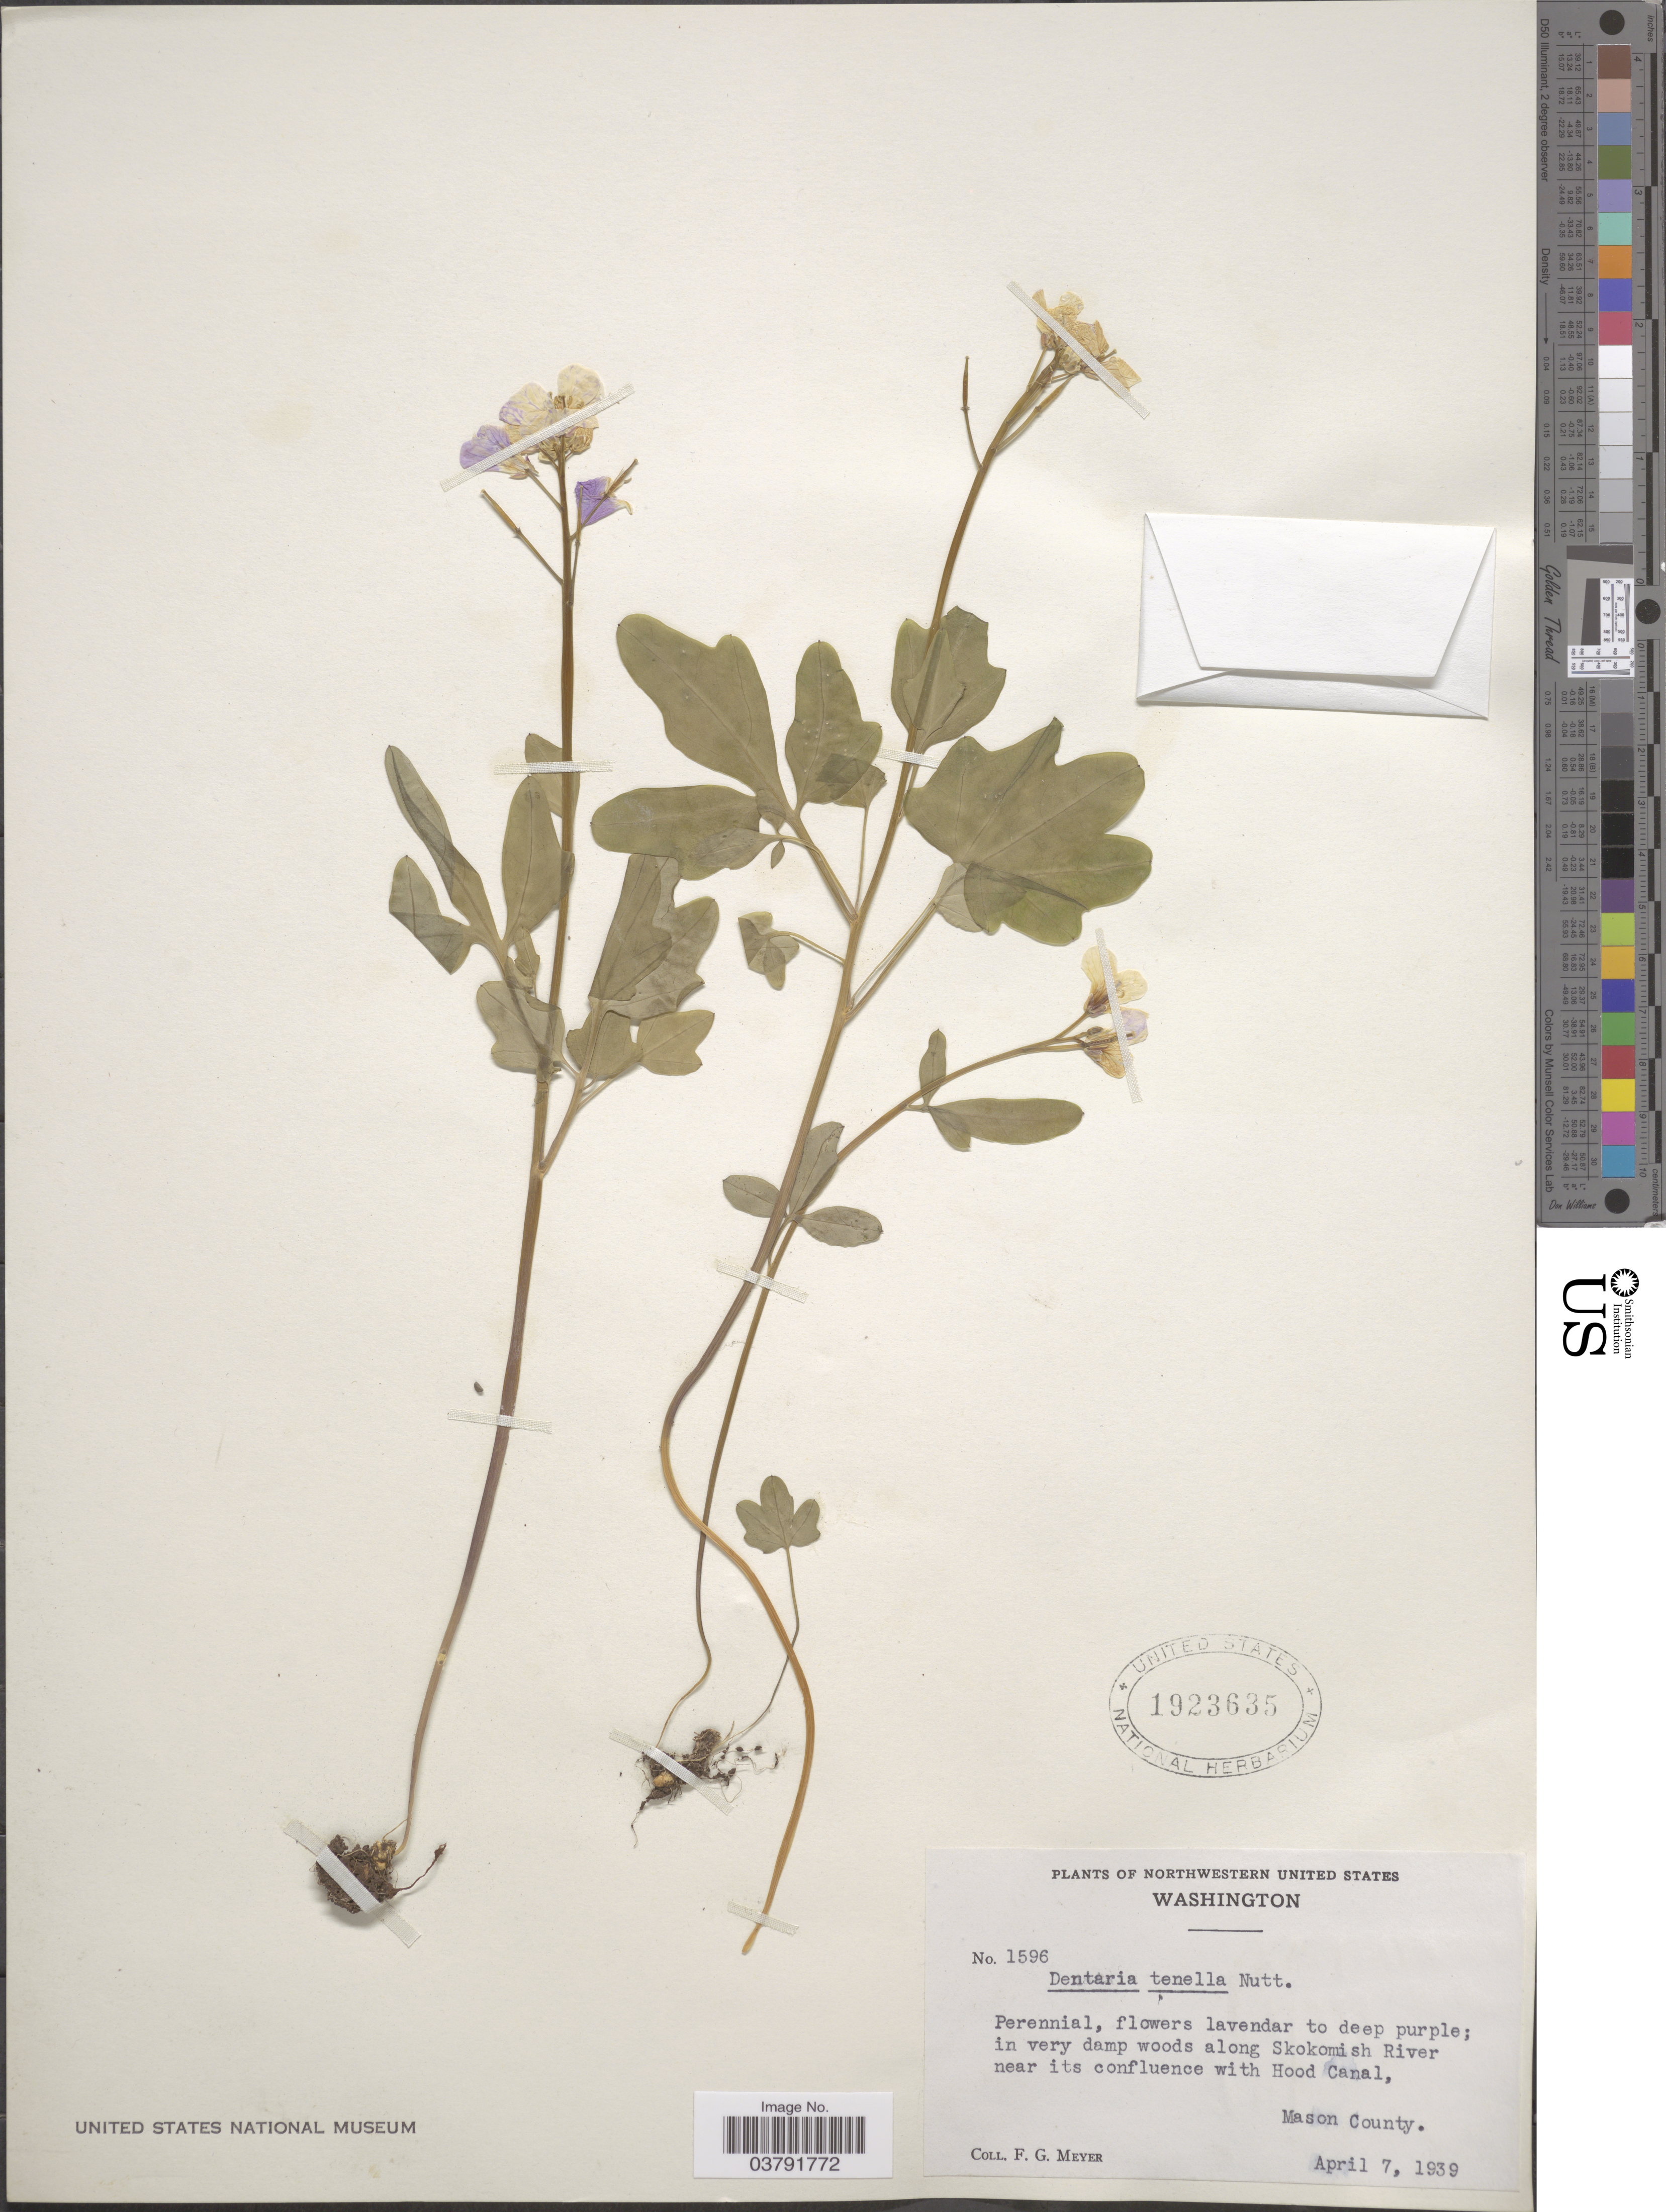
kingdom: Plantae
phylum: Tracheophyta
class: Magnoliopsida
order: Brassicales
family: Brassicaceae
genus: Dentaria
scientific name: Dentaria tenella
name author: Pursh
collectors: F. G. Meyer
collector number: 1596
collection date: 1939-04-07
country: United States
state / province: Washington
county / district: Mason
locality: Northwestern United States. Along Skokomish River near its confluence with Hood Canal, Mason County.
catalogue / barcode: US 1923635